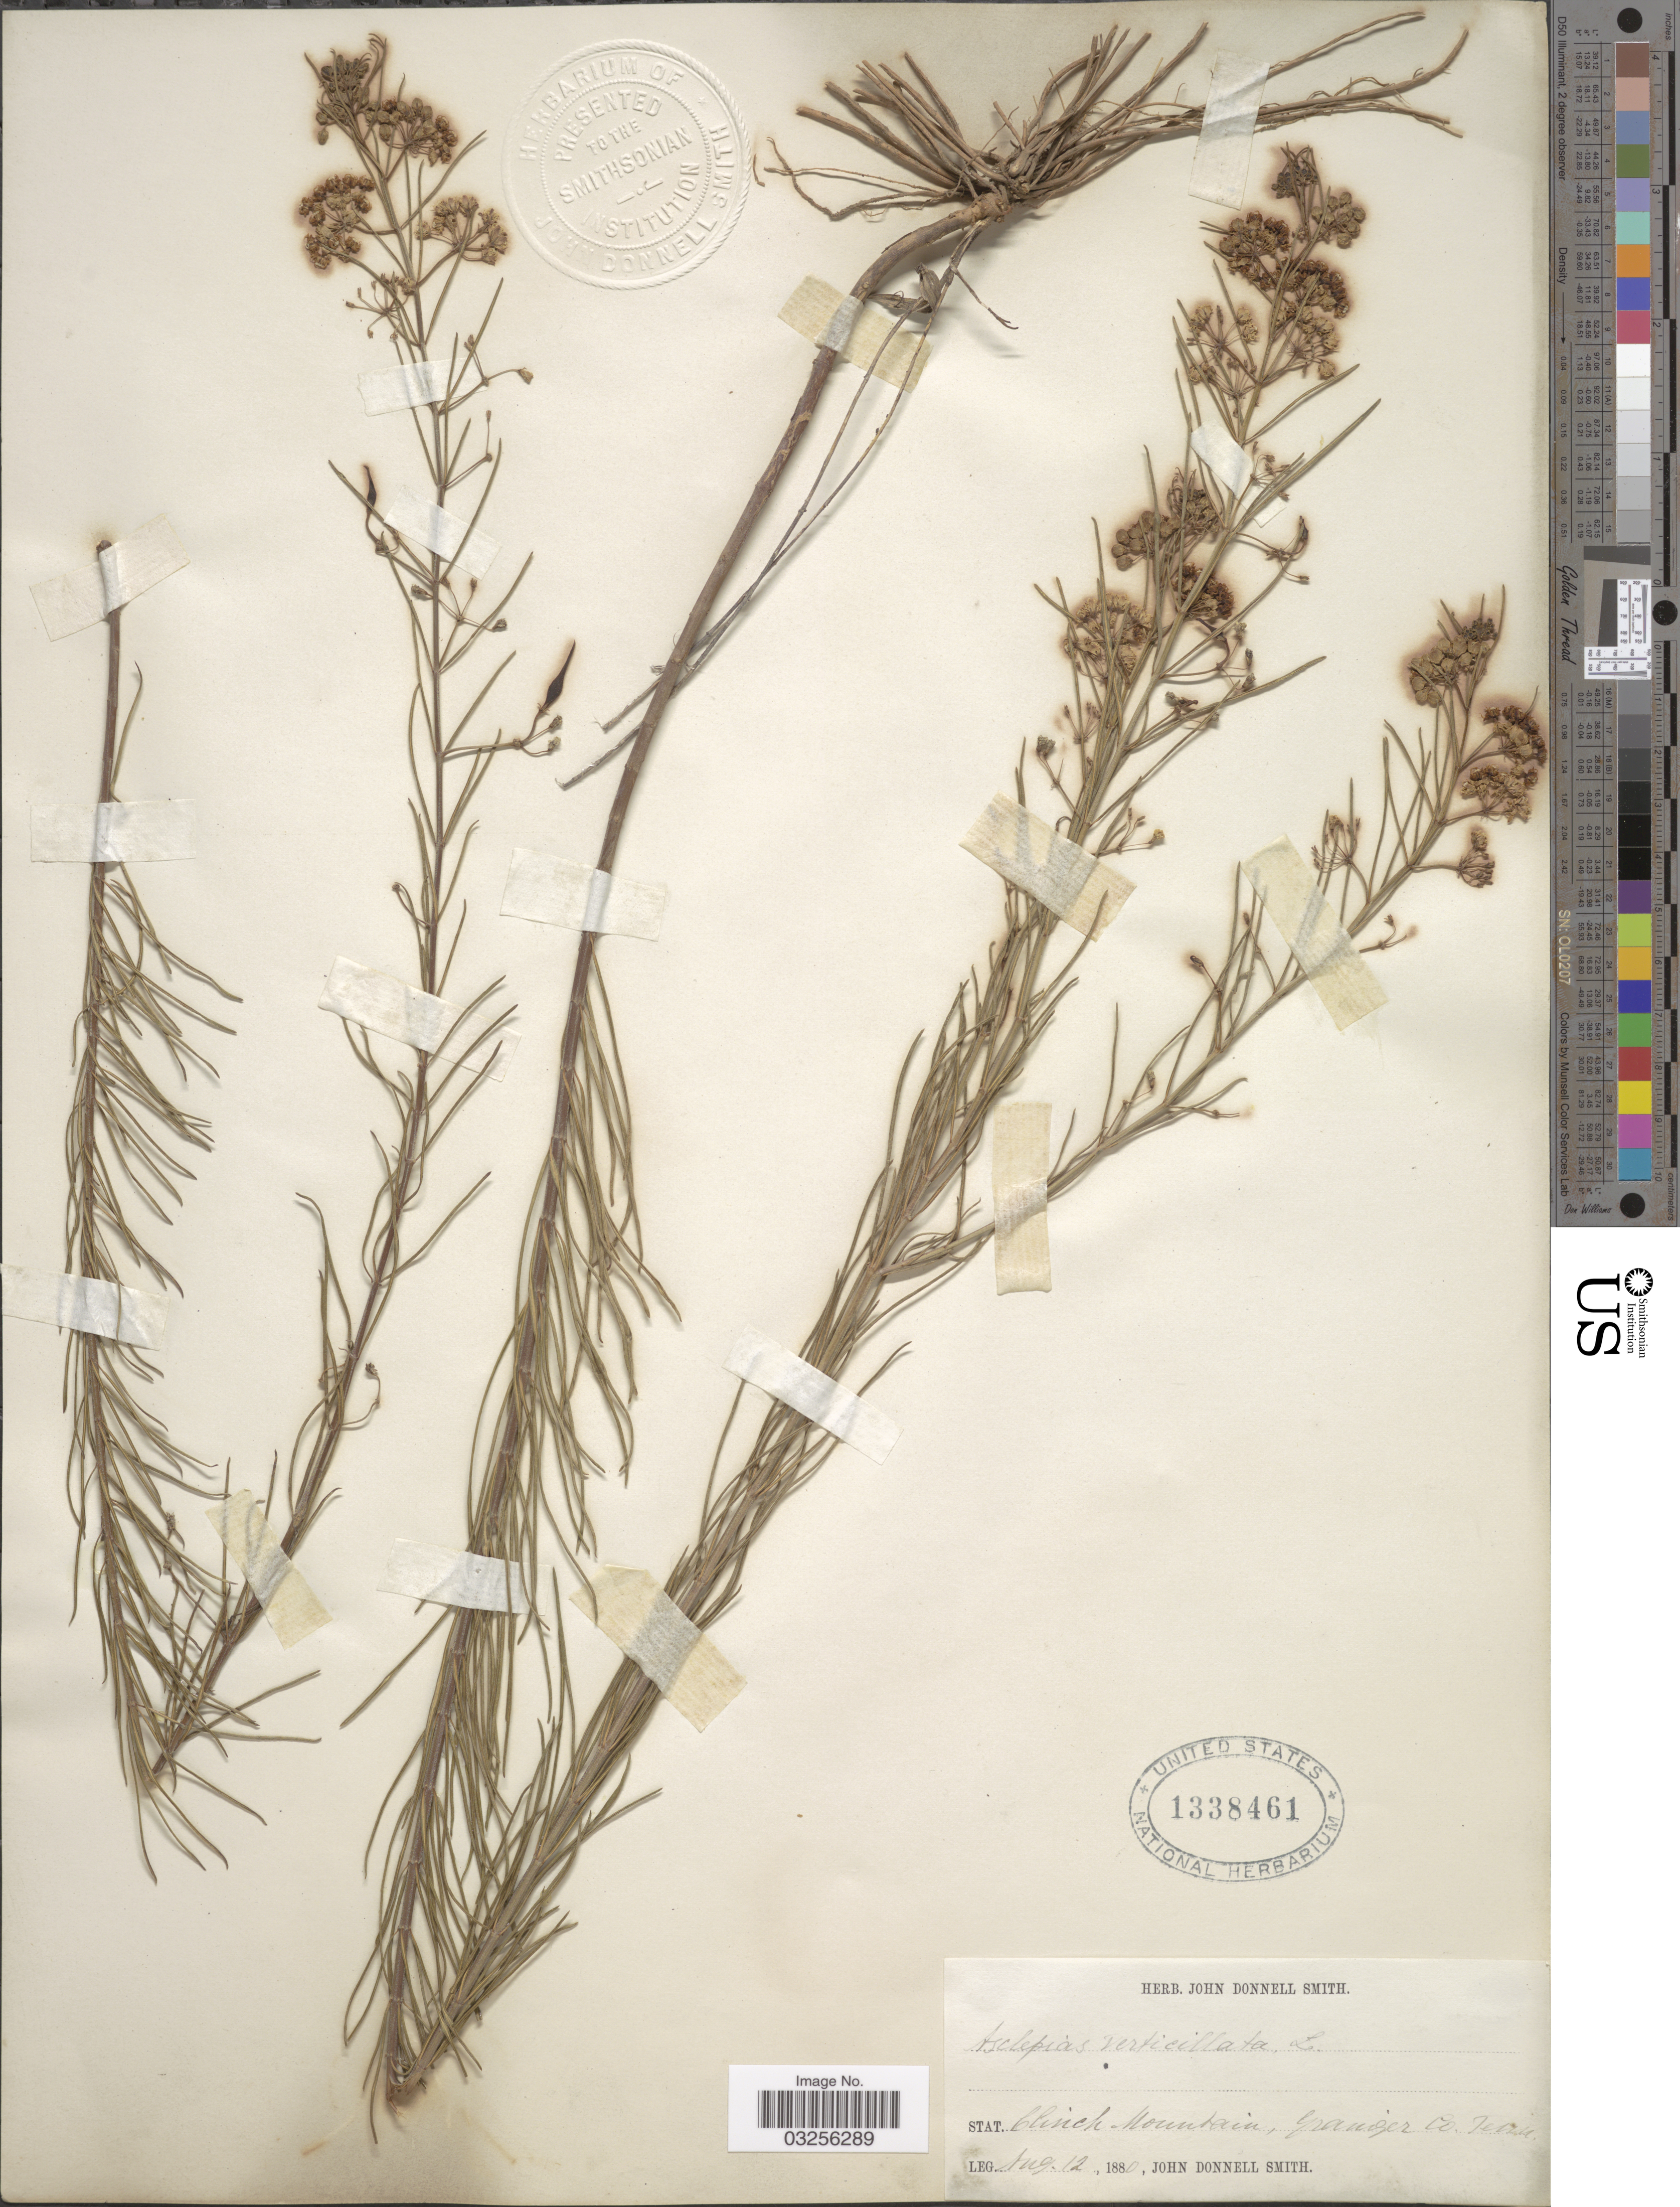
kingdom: Plantae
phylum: Tracheophyta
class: Magnoliopsida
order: Gentianales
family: Apocynaceae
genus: Asclepias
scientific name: Asclepias verticillata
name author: L.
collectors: J. Donnell Smith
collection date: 1880-08-12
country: United States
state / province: Tennessee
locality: Clinch Mountain, Grainger Co.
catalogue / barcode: US 1338461